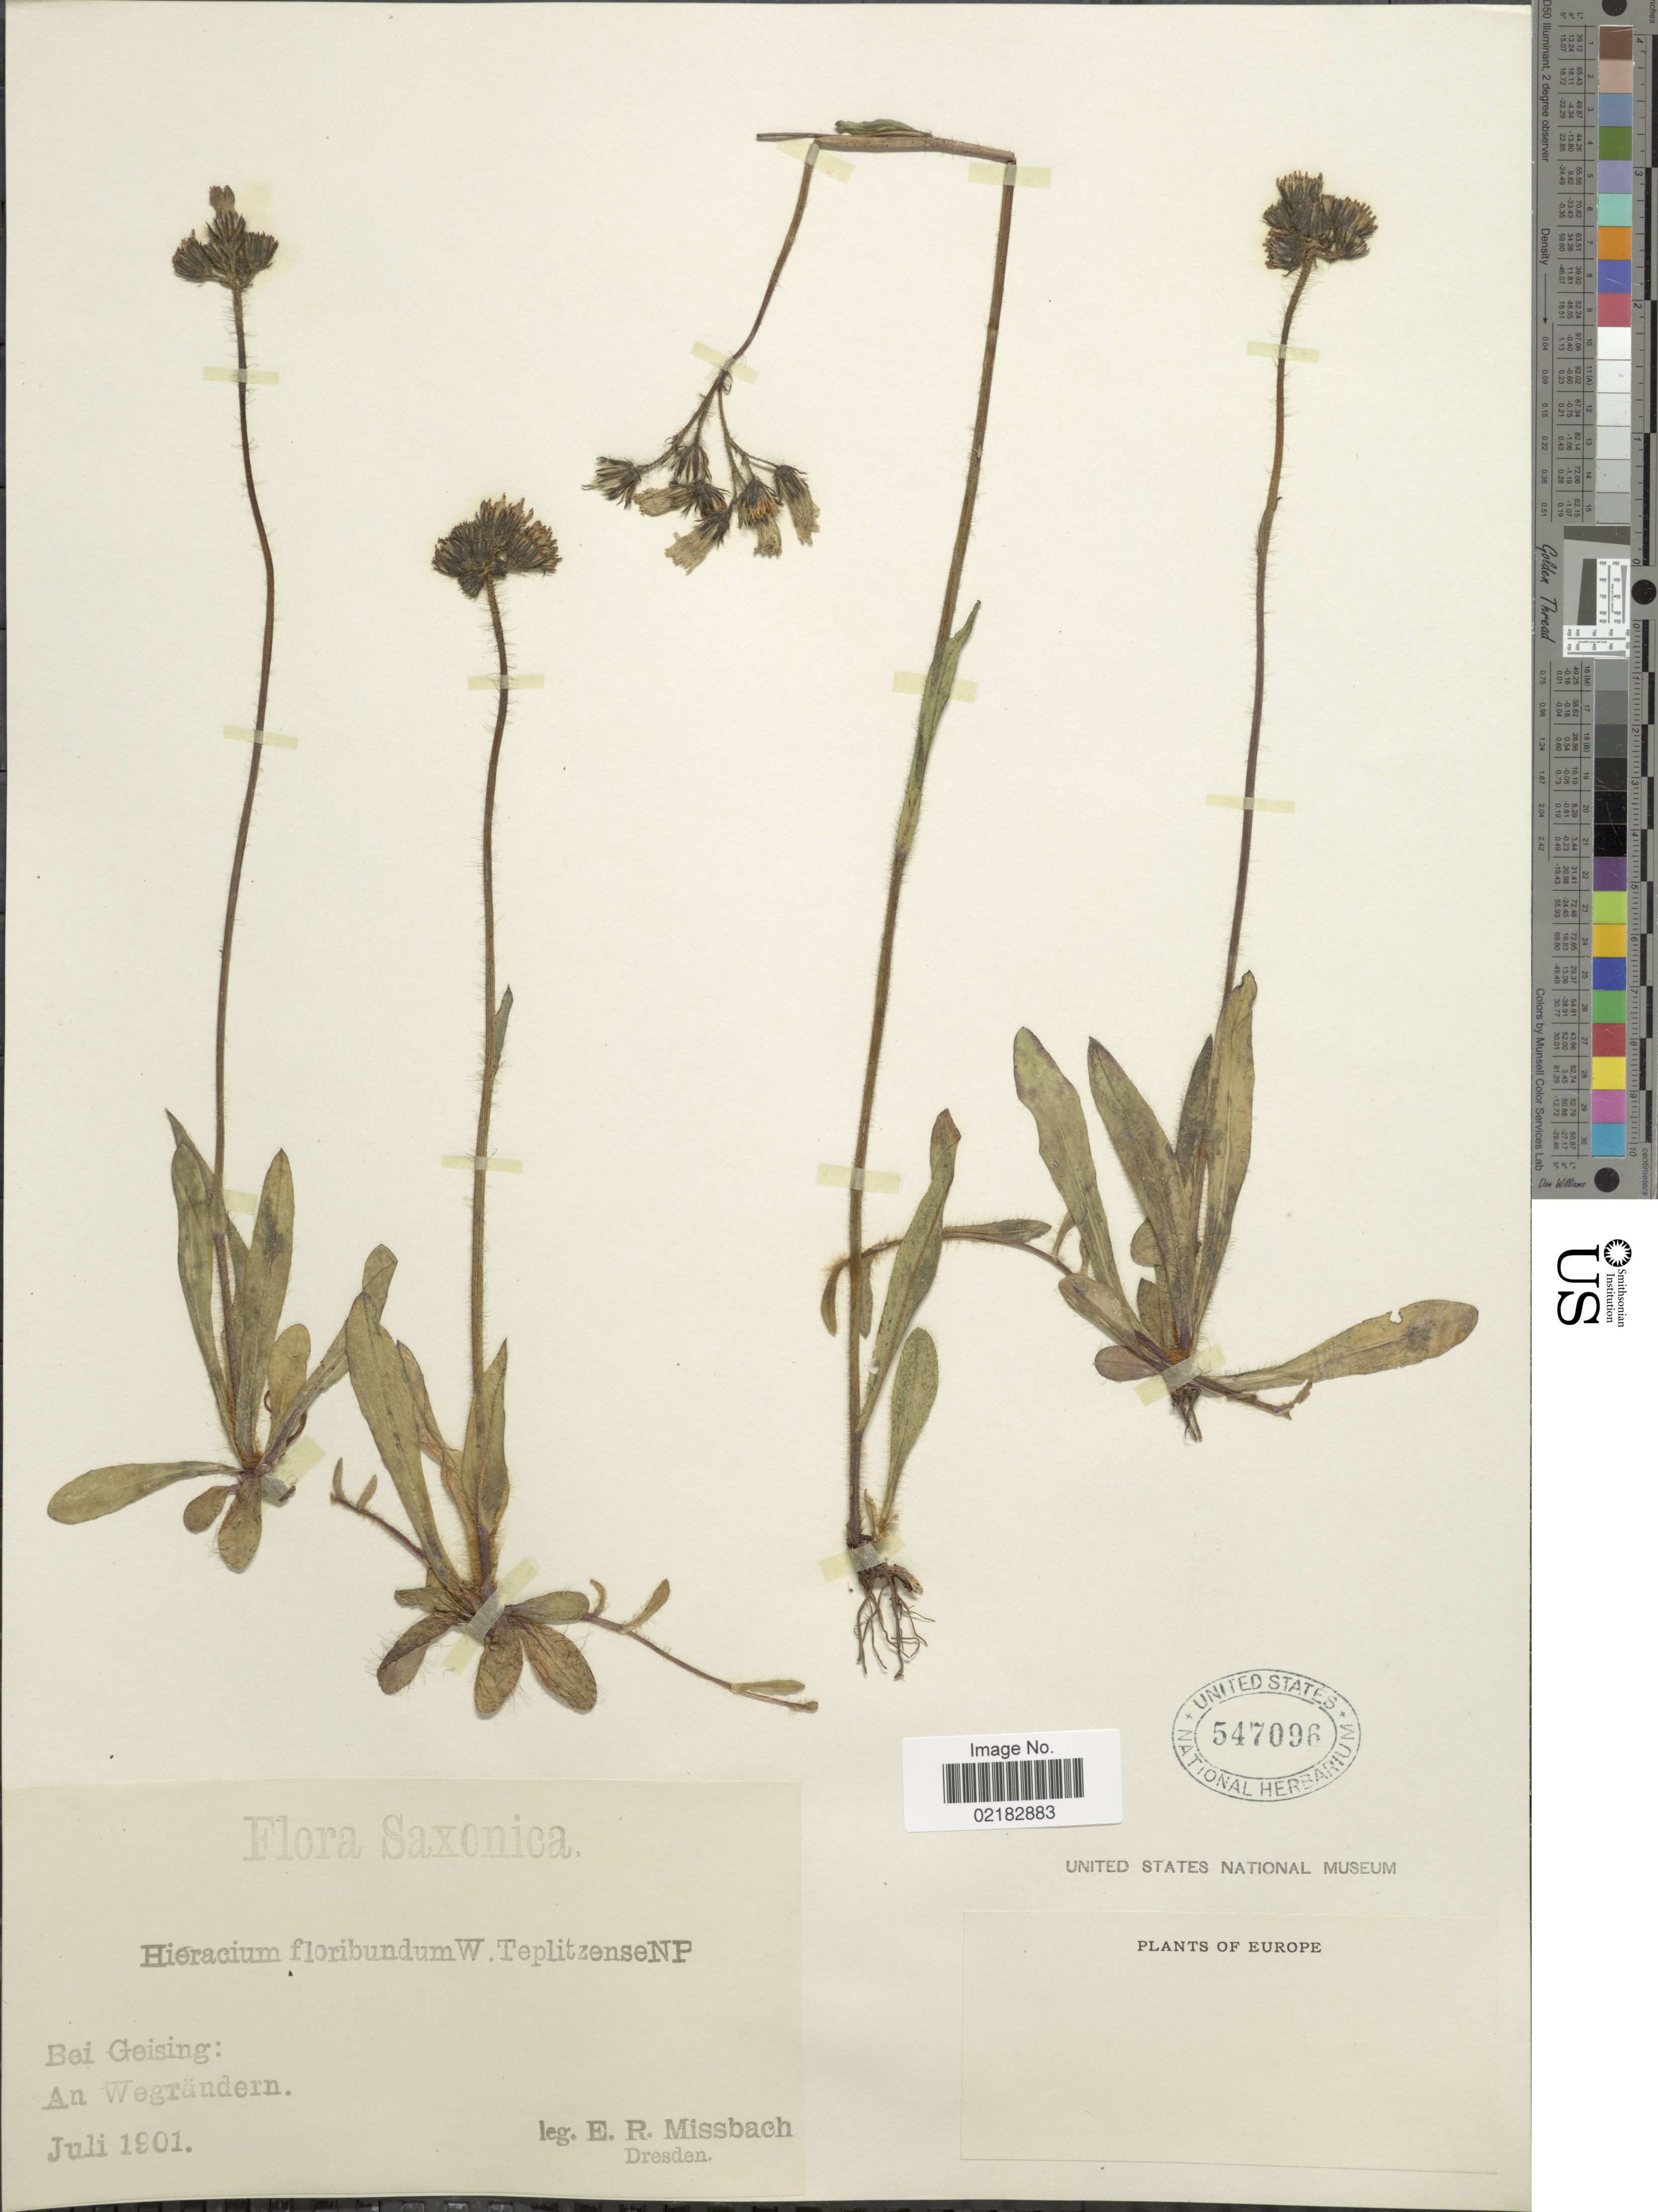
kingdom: Plantae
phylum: Tracheophyta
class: Magnoliopsida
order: Asterales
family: Asteraceae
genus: Pilosella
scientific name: Pilosella floribunda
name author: (Wimm. & Grab.) Fr. a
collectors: E. Missbach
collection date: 1901-07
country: Germany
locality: Saxonica, Bei Geising: An Wegrandern.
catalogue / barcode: US 547096